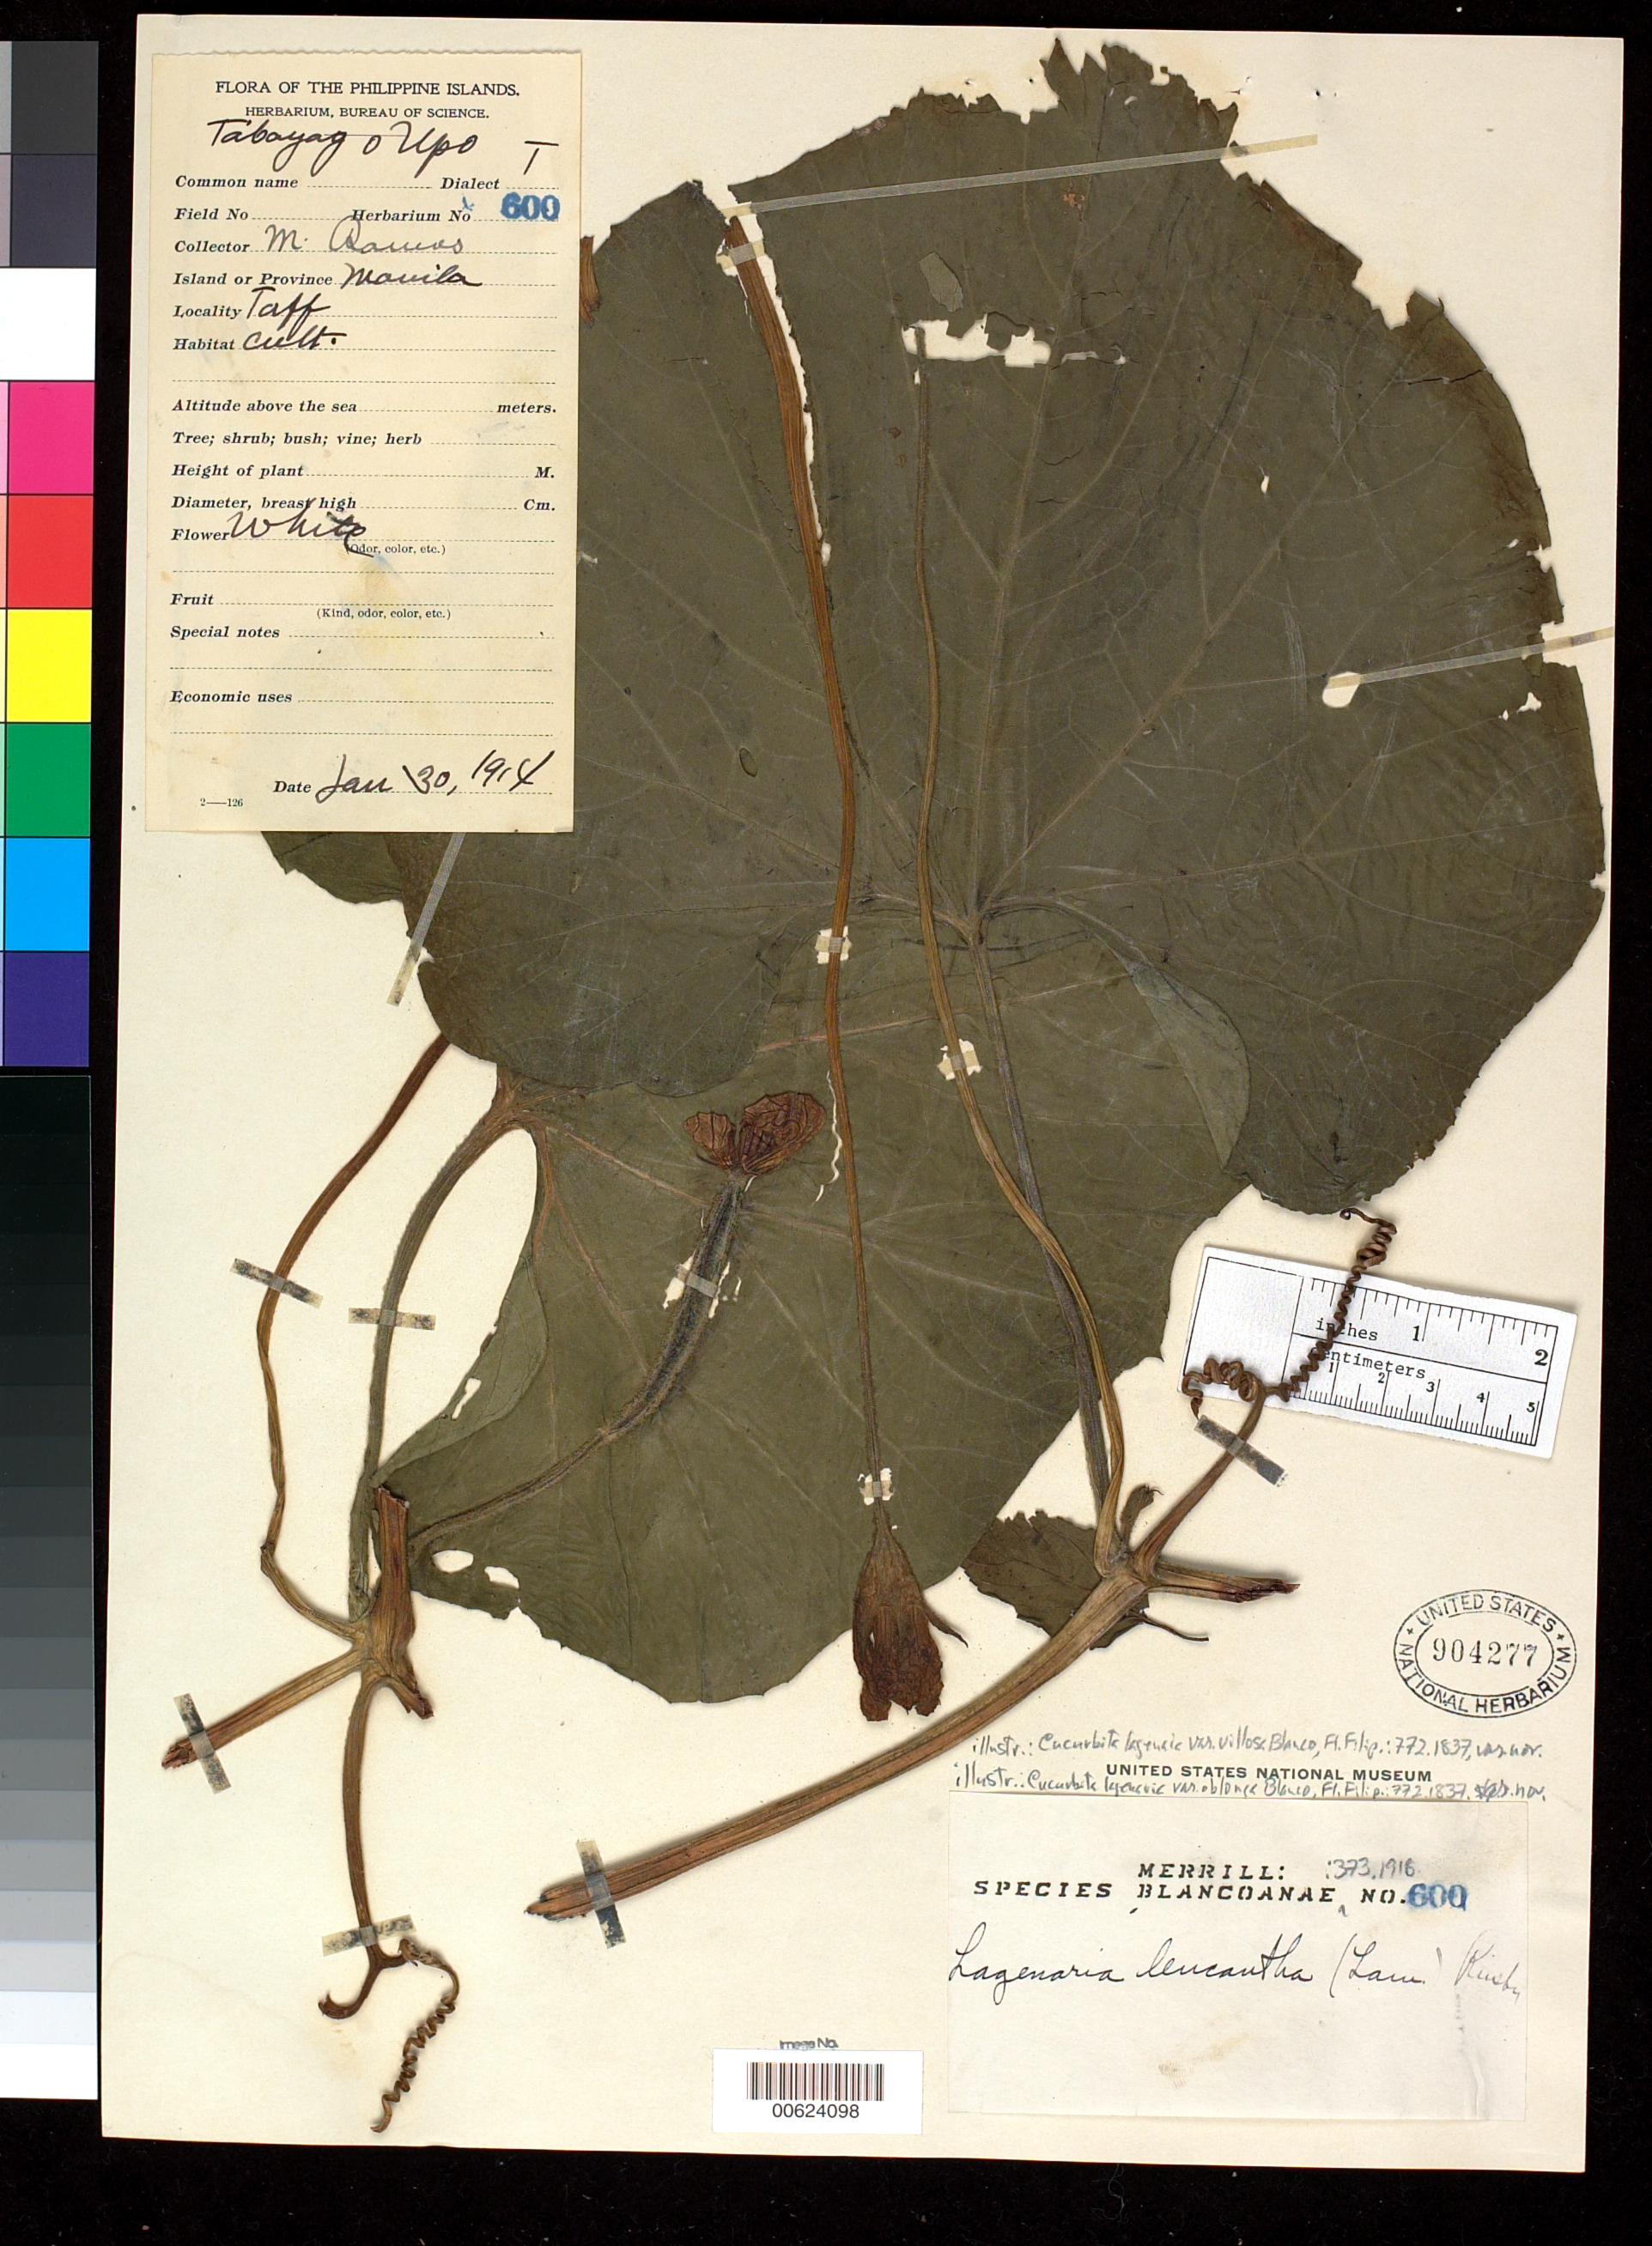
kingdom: Plantae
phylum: Tracheophyta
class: Magnoliopsida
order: Cucurbitales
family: Cucurbitaceae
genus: Cucurbita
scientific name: Cucurbita lagenaria var. villosa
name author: Blanco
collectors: M. Ramos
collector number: Sp. Blancoan. 600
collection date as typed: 30 Jan 1914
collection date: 1914-01-30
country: Philippines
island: Luzon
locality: Manila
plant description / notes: Recorded (but not annotated) as "neotype" (of Cucurbita lagenaria var. villosa Blanco? or Cucurbita lagenaria var. oblonga Blanco?) but unclear whether this is truly type material; not in type herbarium; also unclear what name this specimen is filed under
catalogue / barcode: US 904277